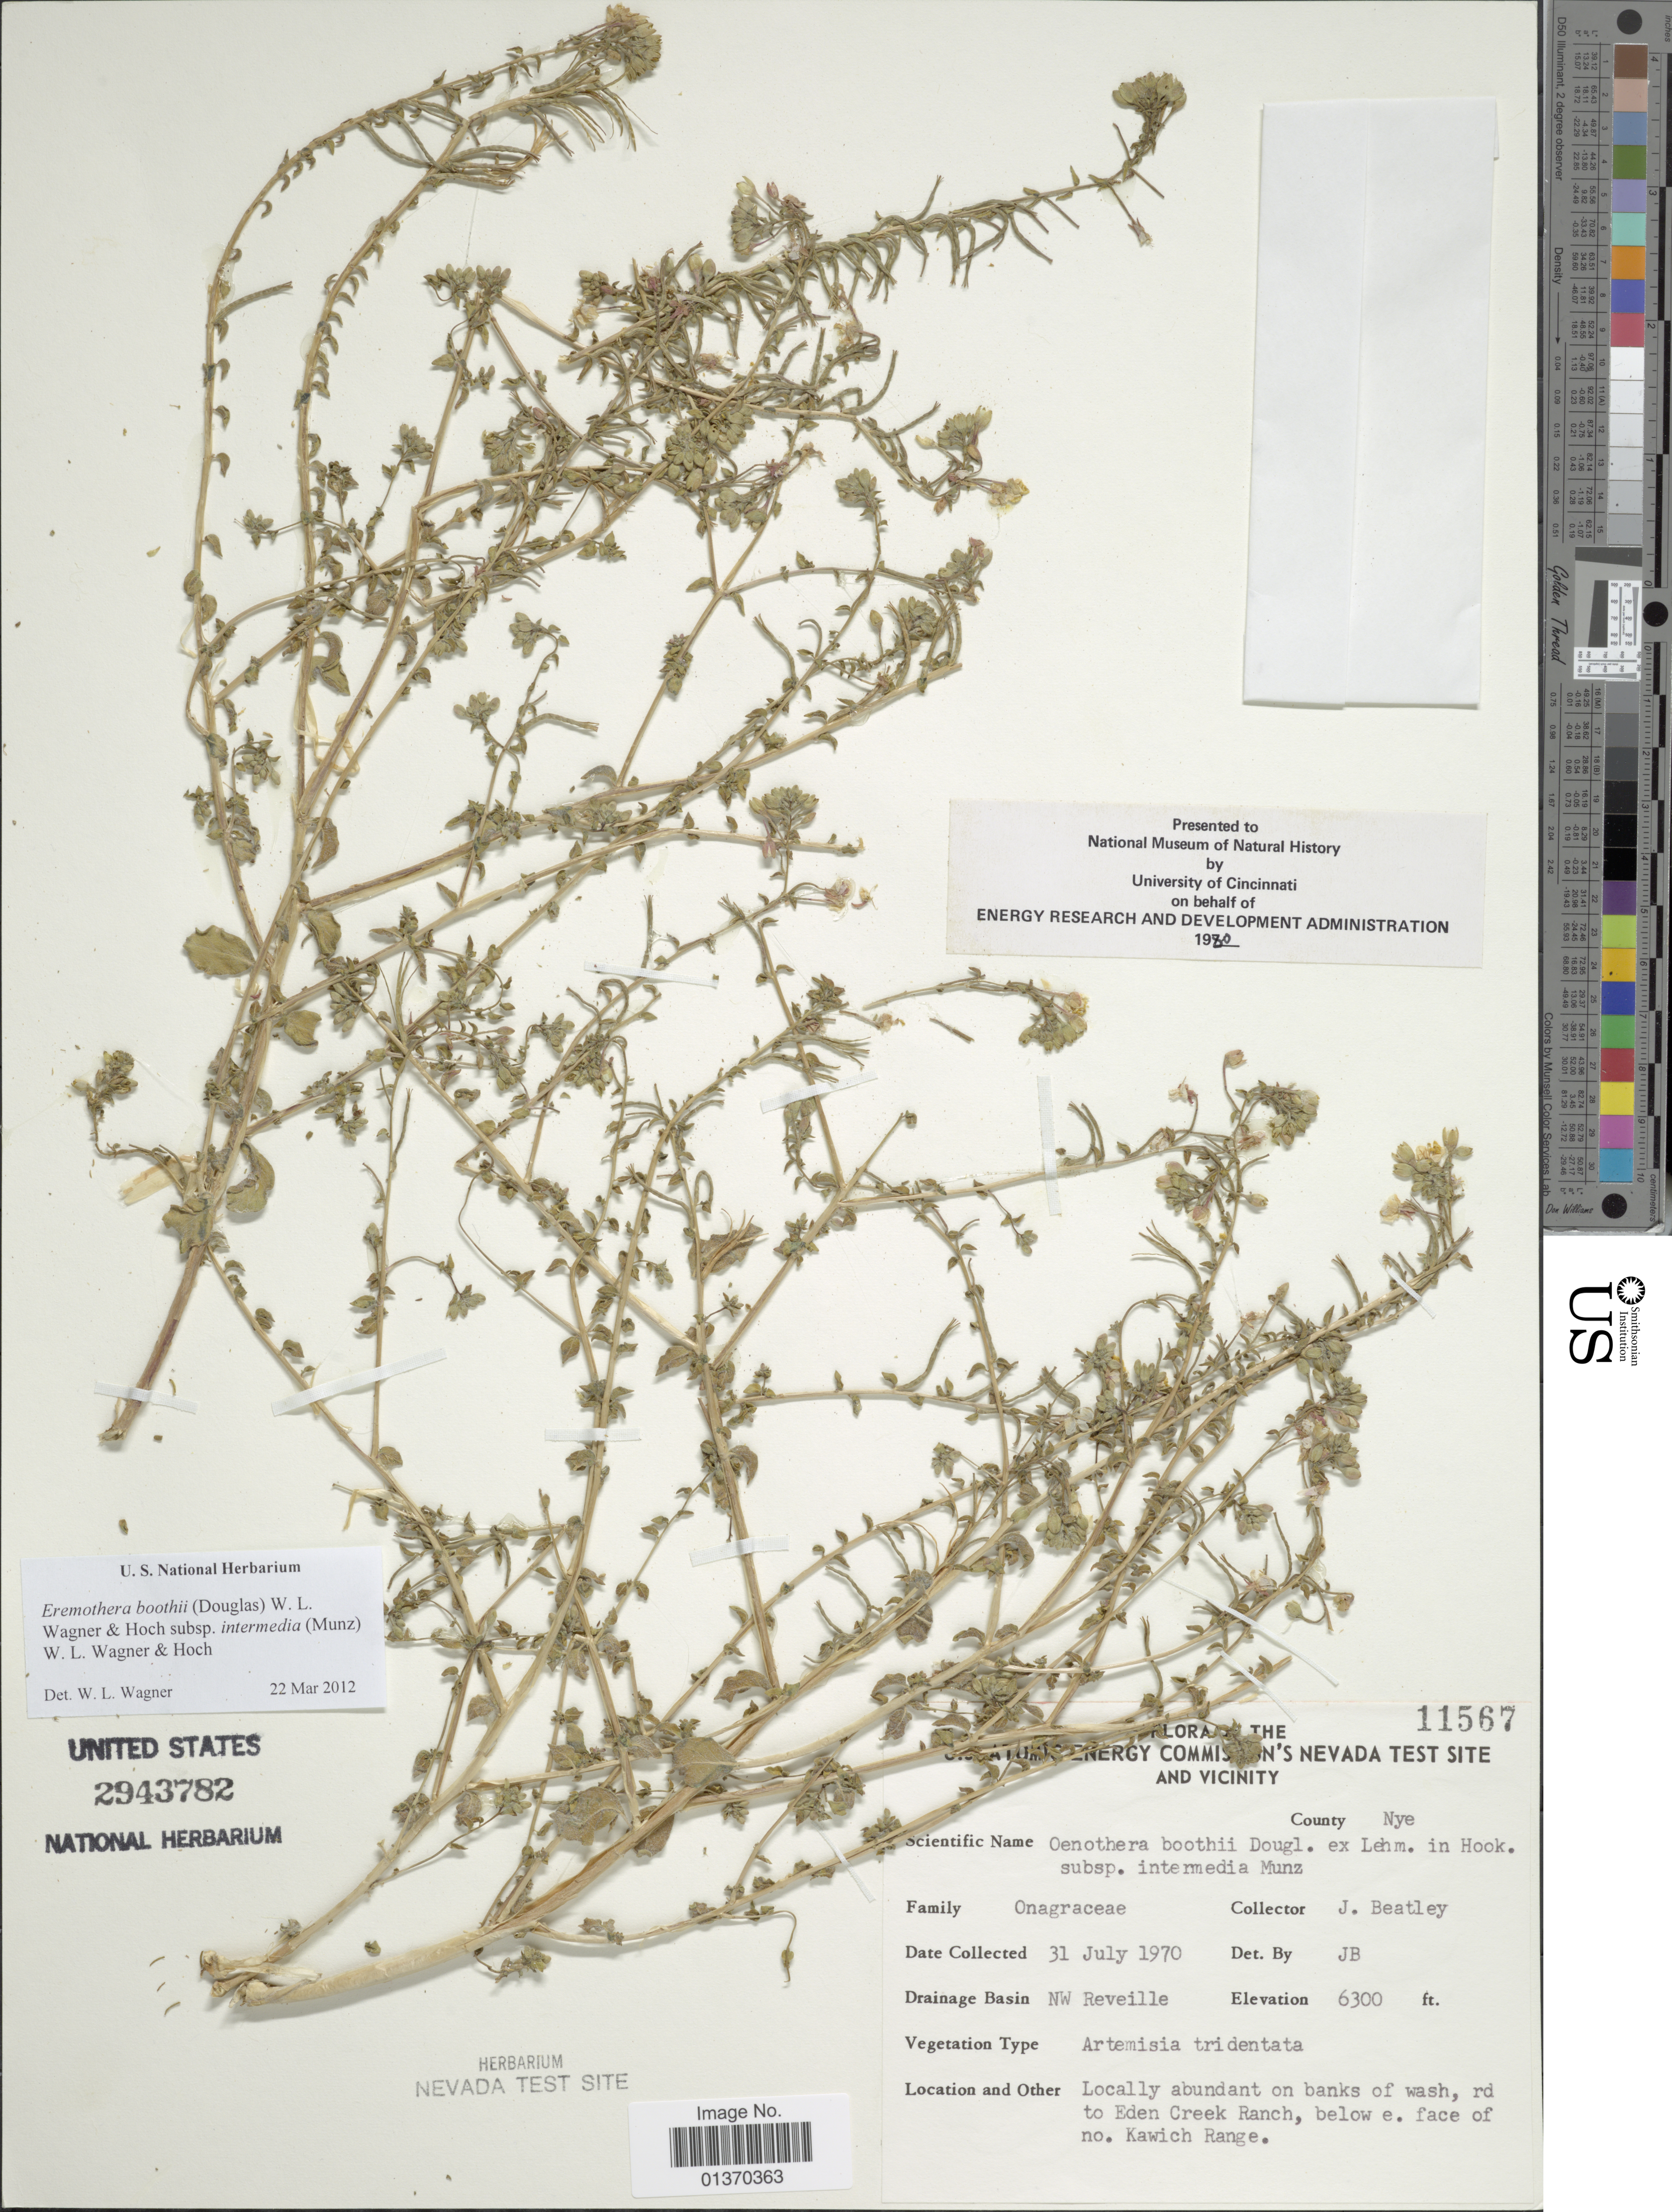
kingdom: Plantae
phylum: Tracheophyta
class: Magnoliopsida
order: Myrtales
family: Onagraceae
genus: Eremothera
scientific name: Eremothera boothii subsp. intermedia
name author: (Munz) W.L. Wagner & Hoch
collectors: J. C. Beatley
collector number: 11567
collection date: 1970-07-31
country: United States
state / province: Nevada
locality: U. S. Atomic Energy Commission's Nevada Test Site and Vicinity, drainage basin NW Reveille, abundant on banks of wash, rd to Eden Creek Ranch, below e. face of no. Kawich Range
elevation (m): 1920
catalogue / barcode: US 2943782